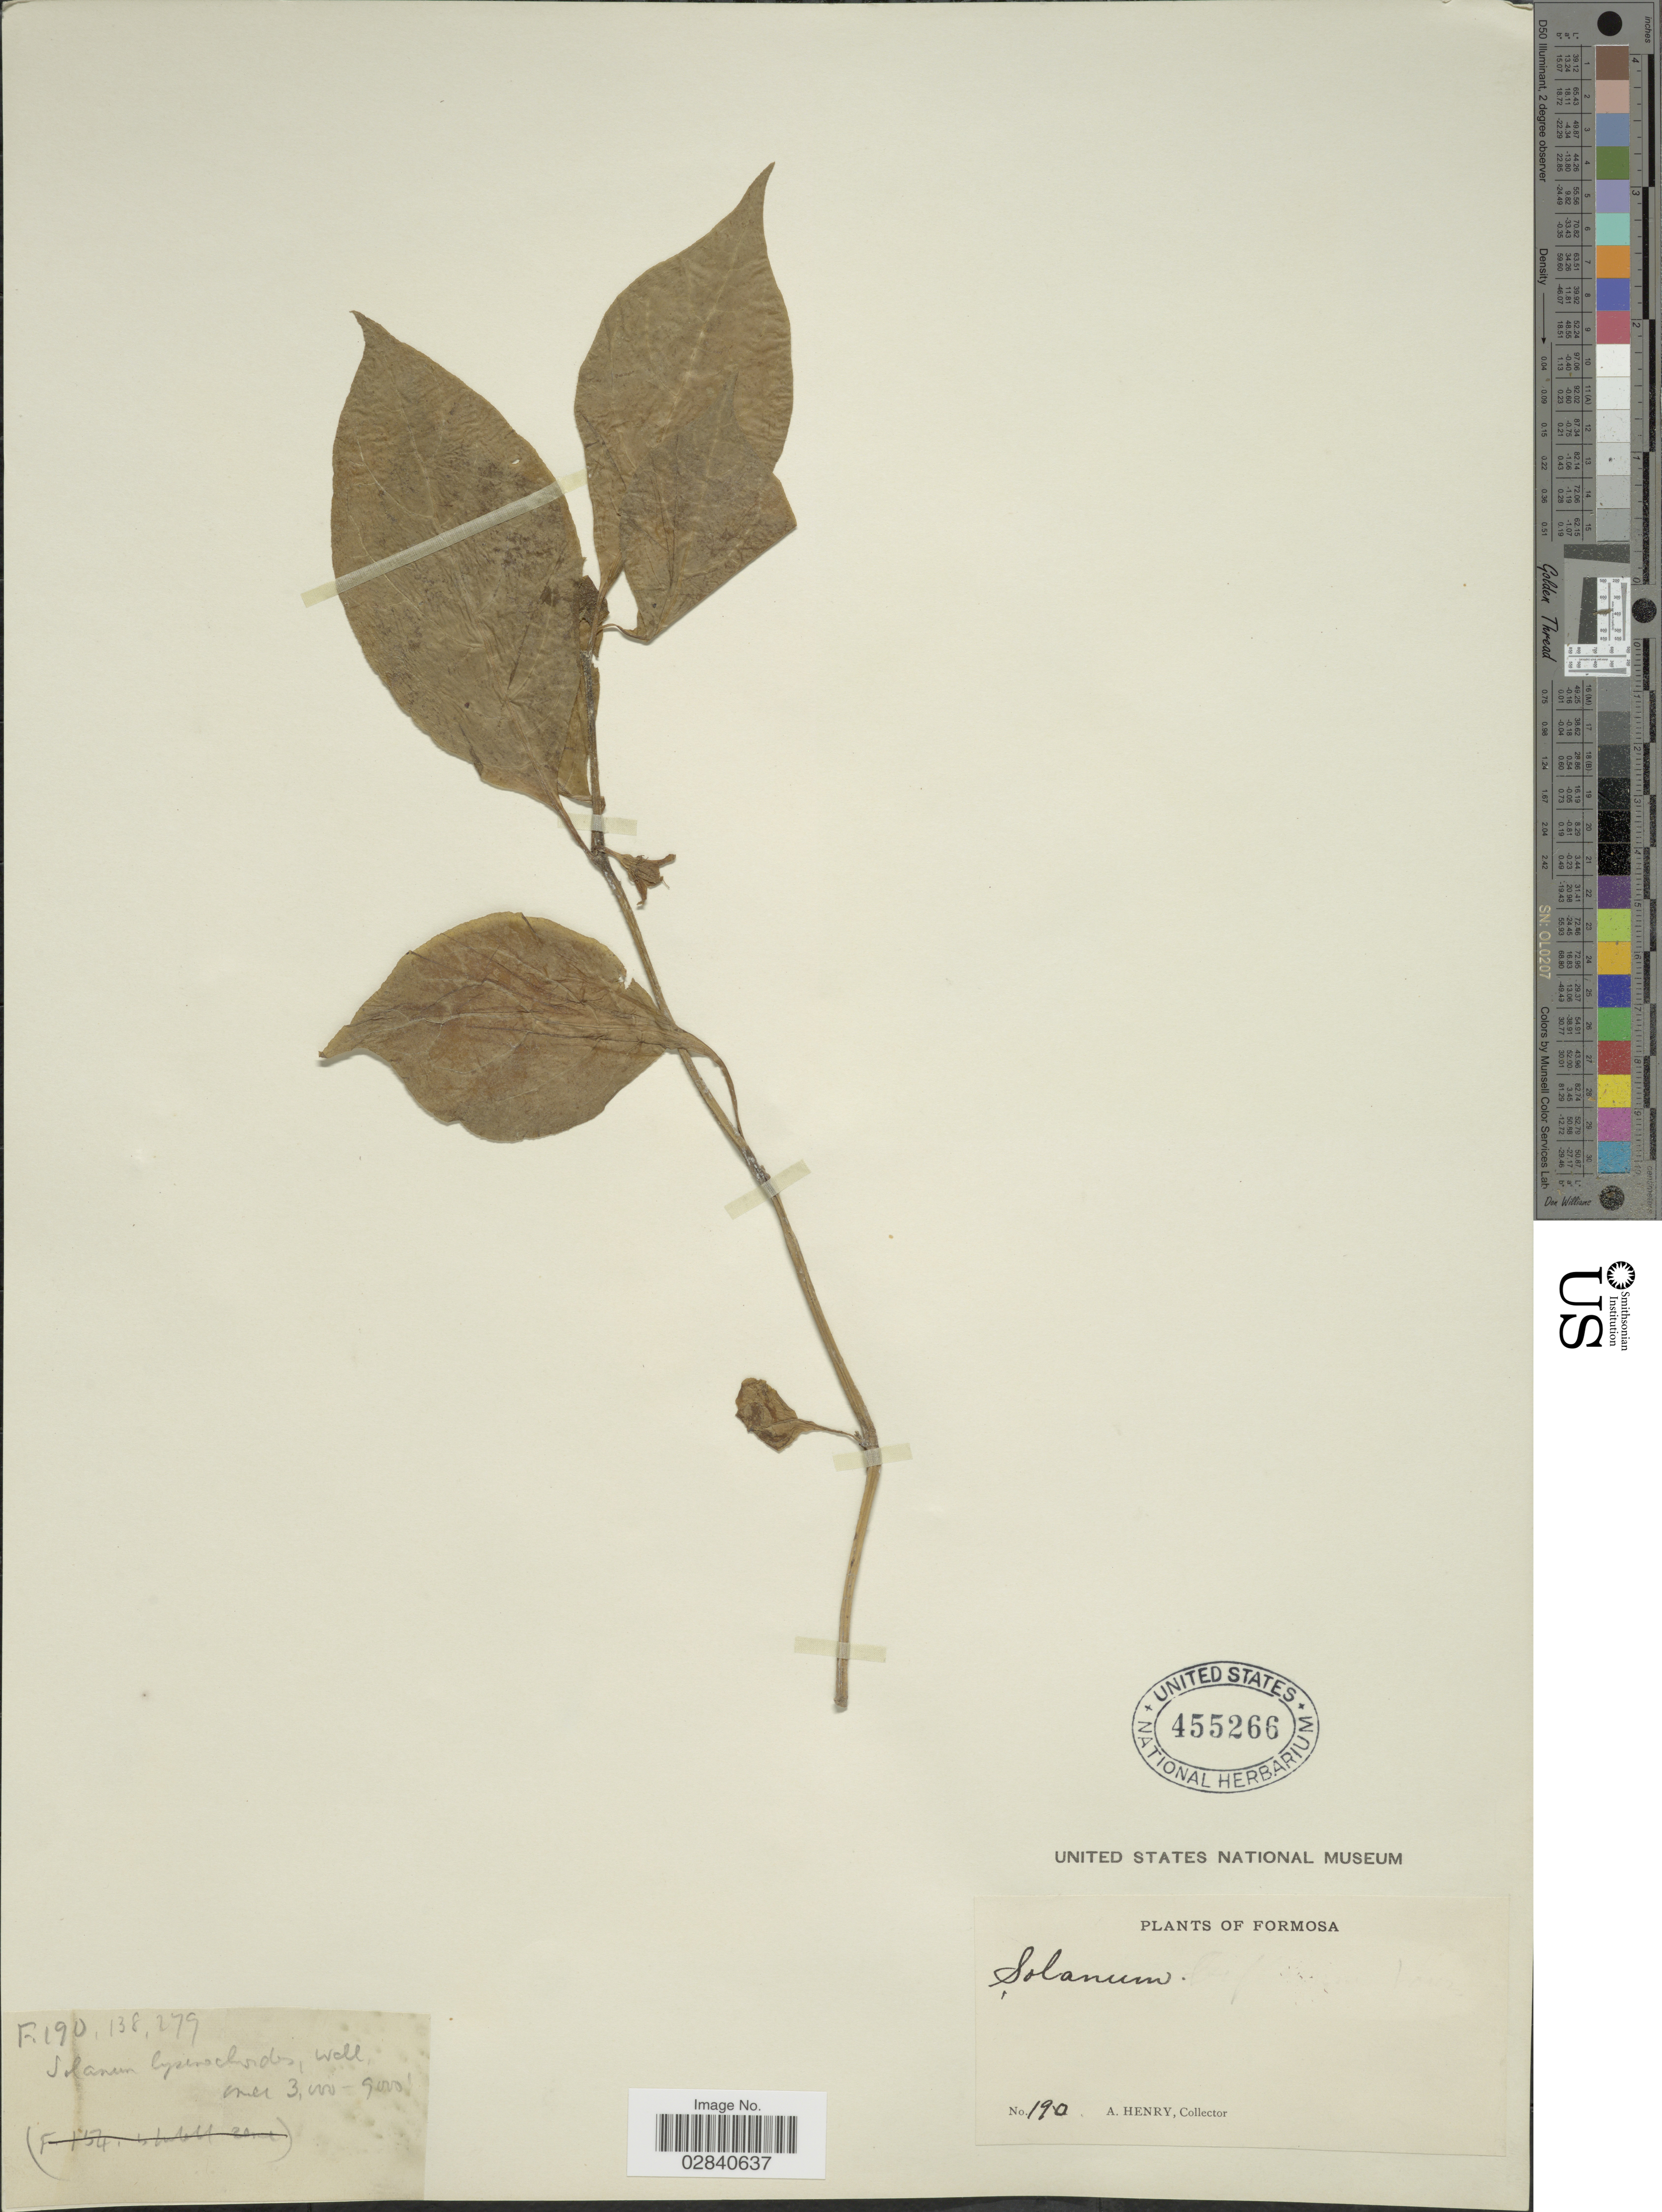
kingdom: Plantae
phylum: Tracheophyta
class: Magnoliopsida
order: Solanales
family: Solanaceae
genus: Lycianthes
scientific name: Lycianthes lysimachioides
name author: (Wall.) Bitter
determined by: Knapp, S. D.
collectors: A. Henry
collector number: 190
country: Taiwan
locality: Formosa.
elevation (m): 914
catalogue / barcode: US 455266